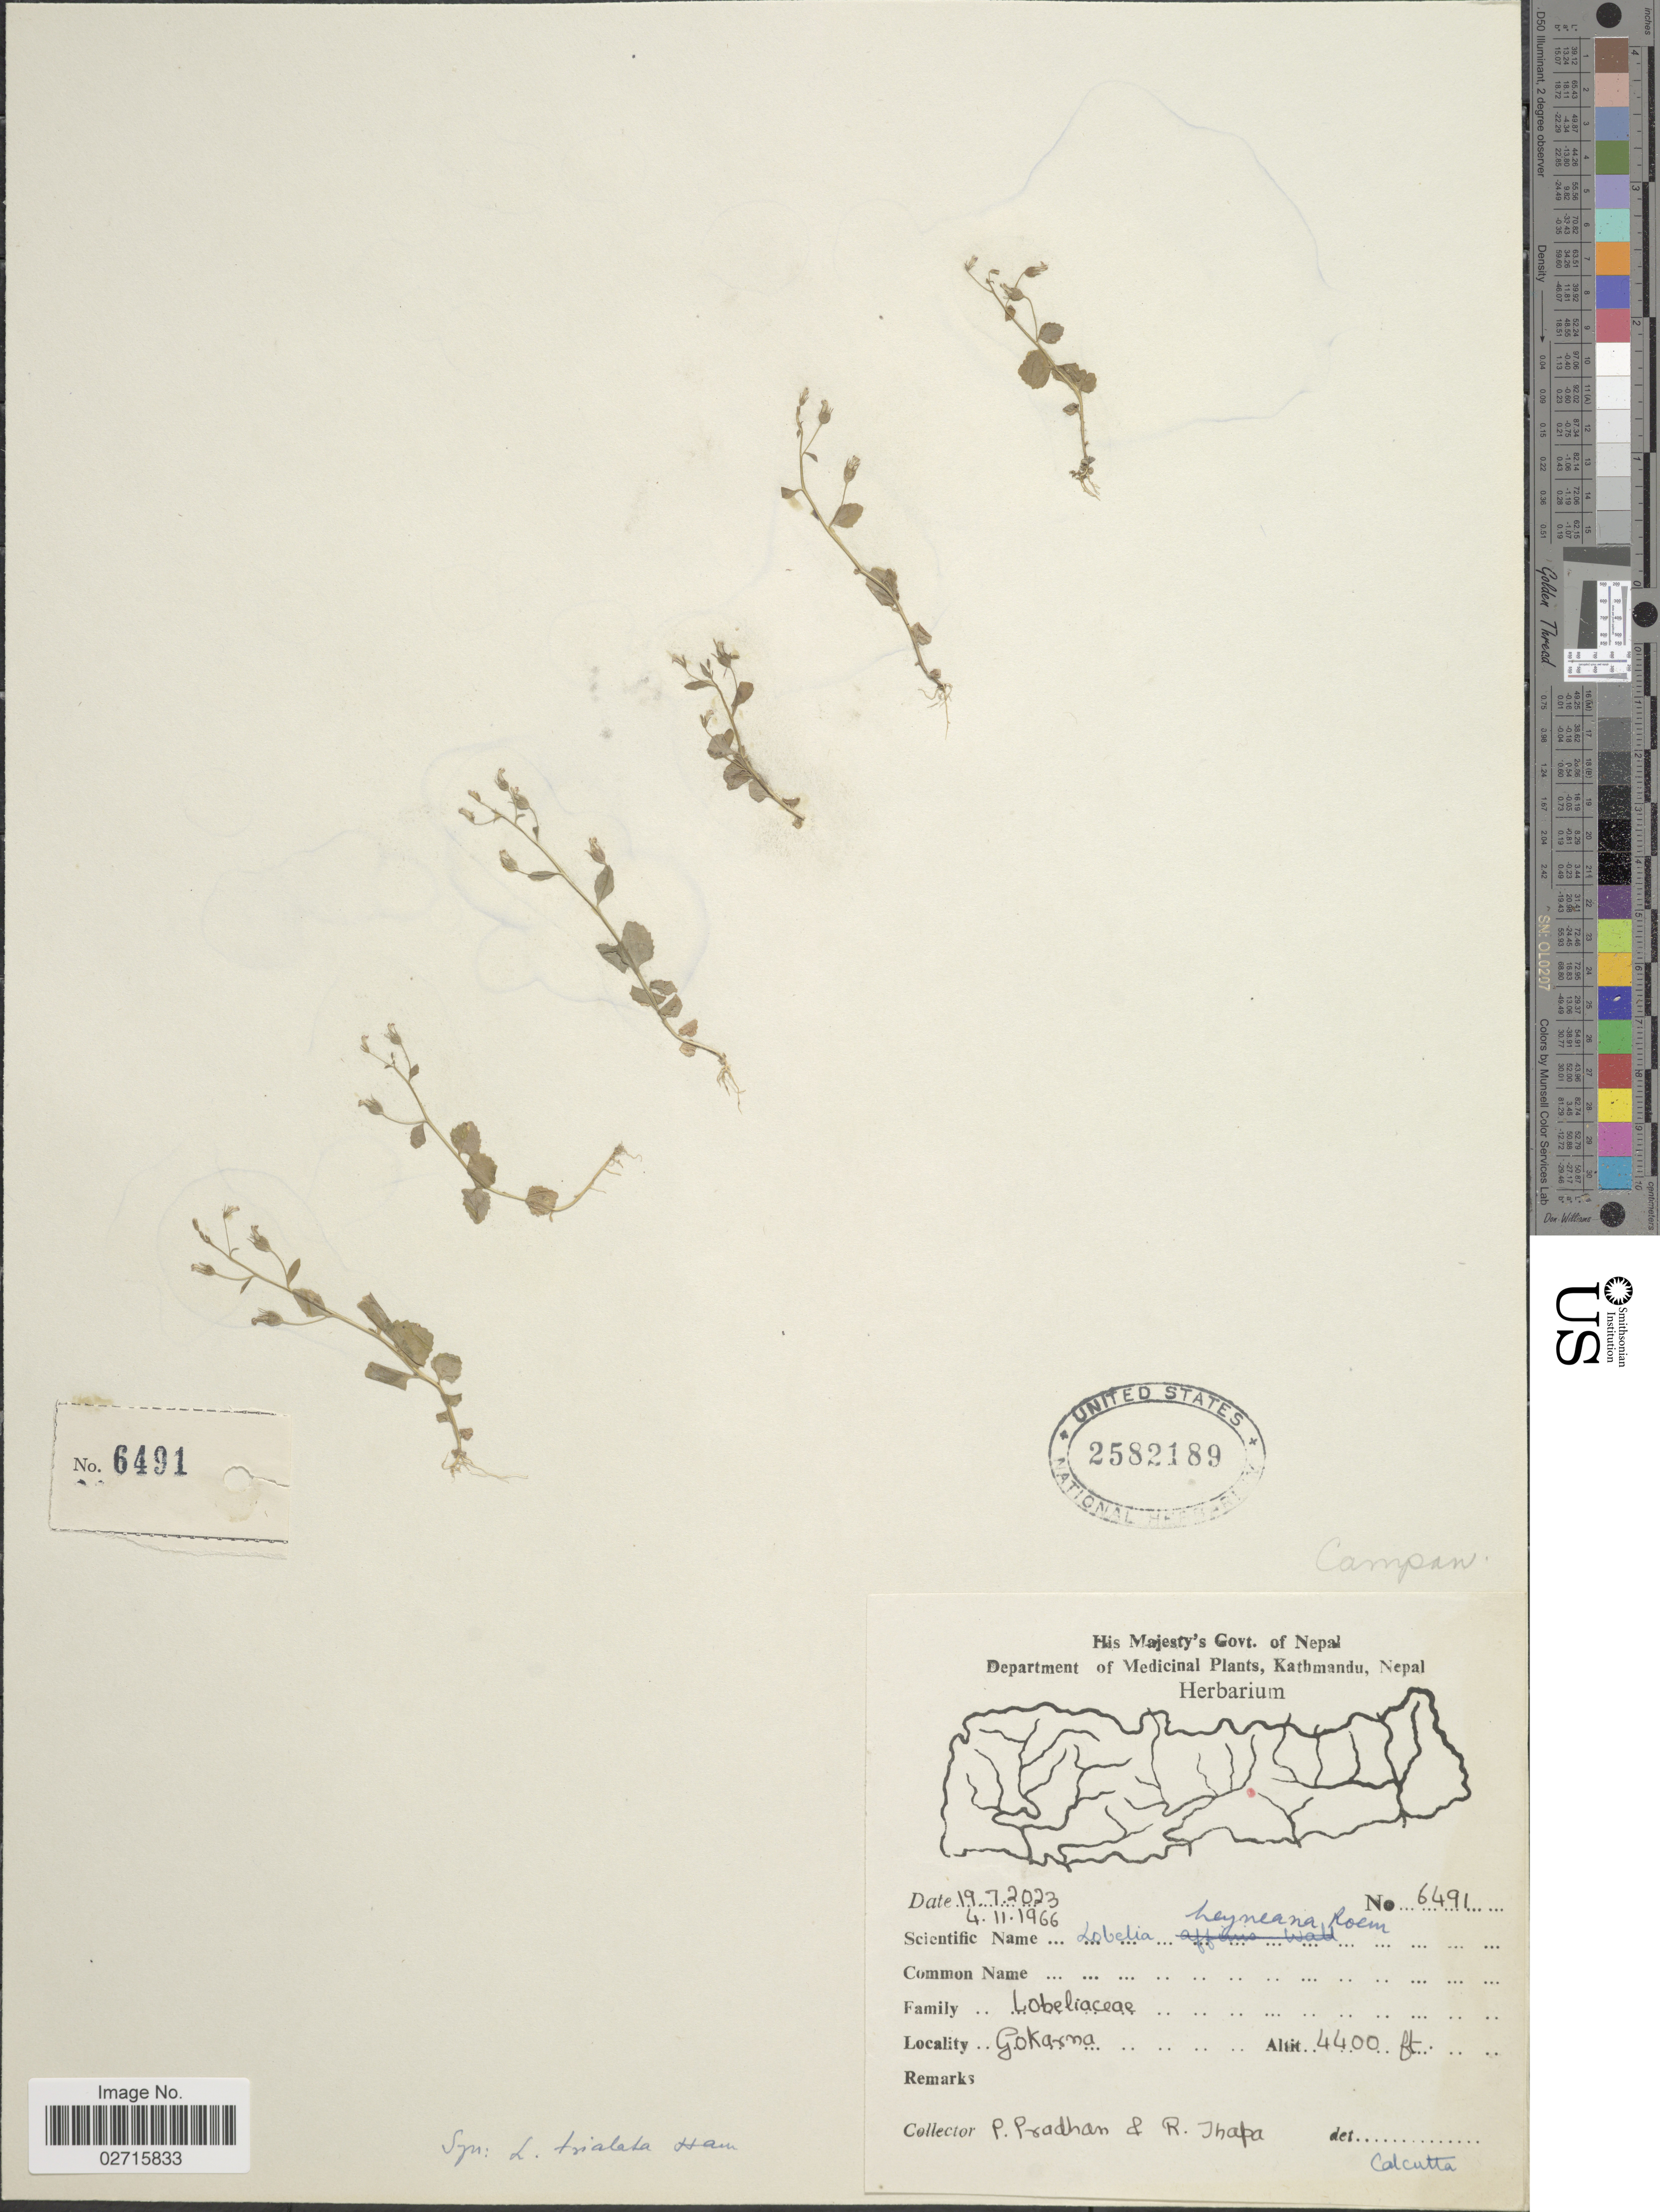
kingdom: Plantae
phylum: Tracheophyta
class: Magnoliopsida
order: Asterales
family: Campanulaceae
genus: Lobelia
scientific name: Lobelia heyneana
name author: Schult.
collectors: P. Pradhan & R. Thapa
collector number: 6491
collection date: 1966-11-04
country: Nepal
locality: Gokarna.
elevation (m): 1341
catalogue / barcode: US 2582189